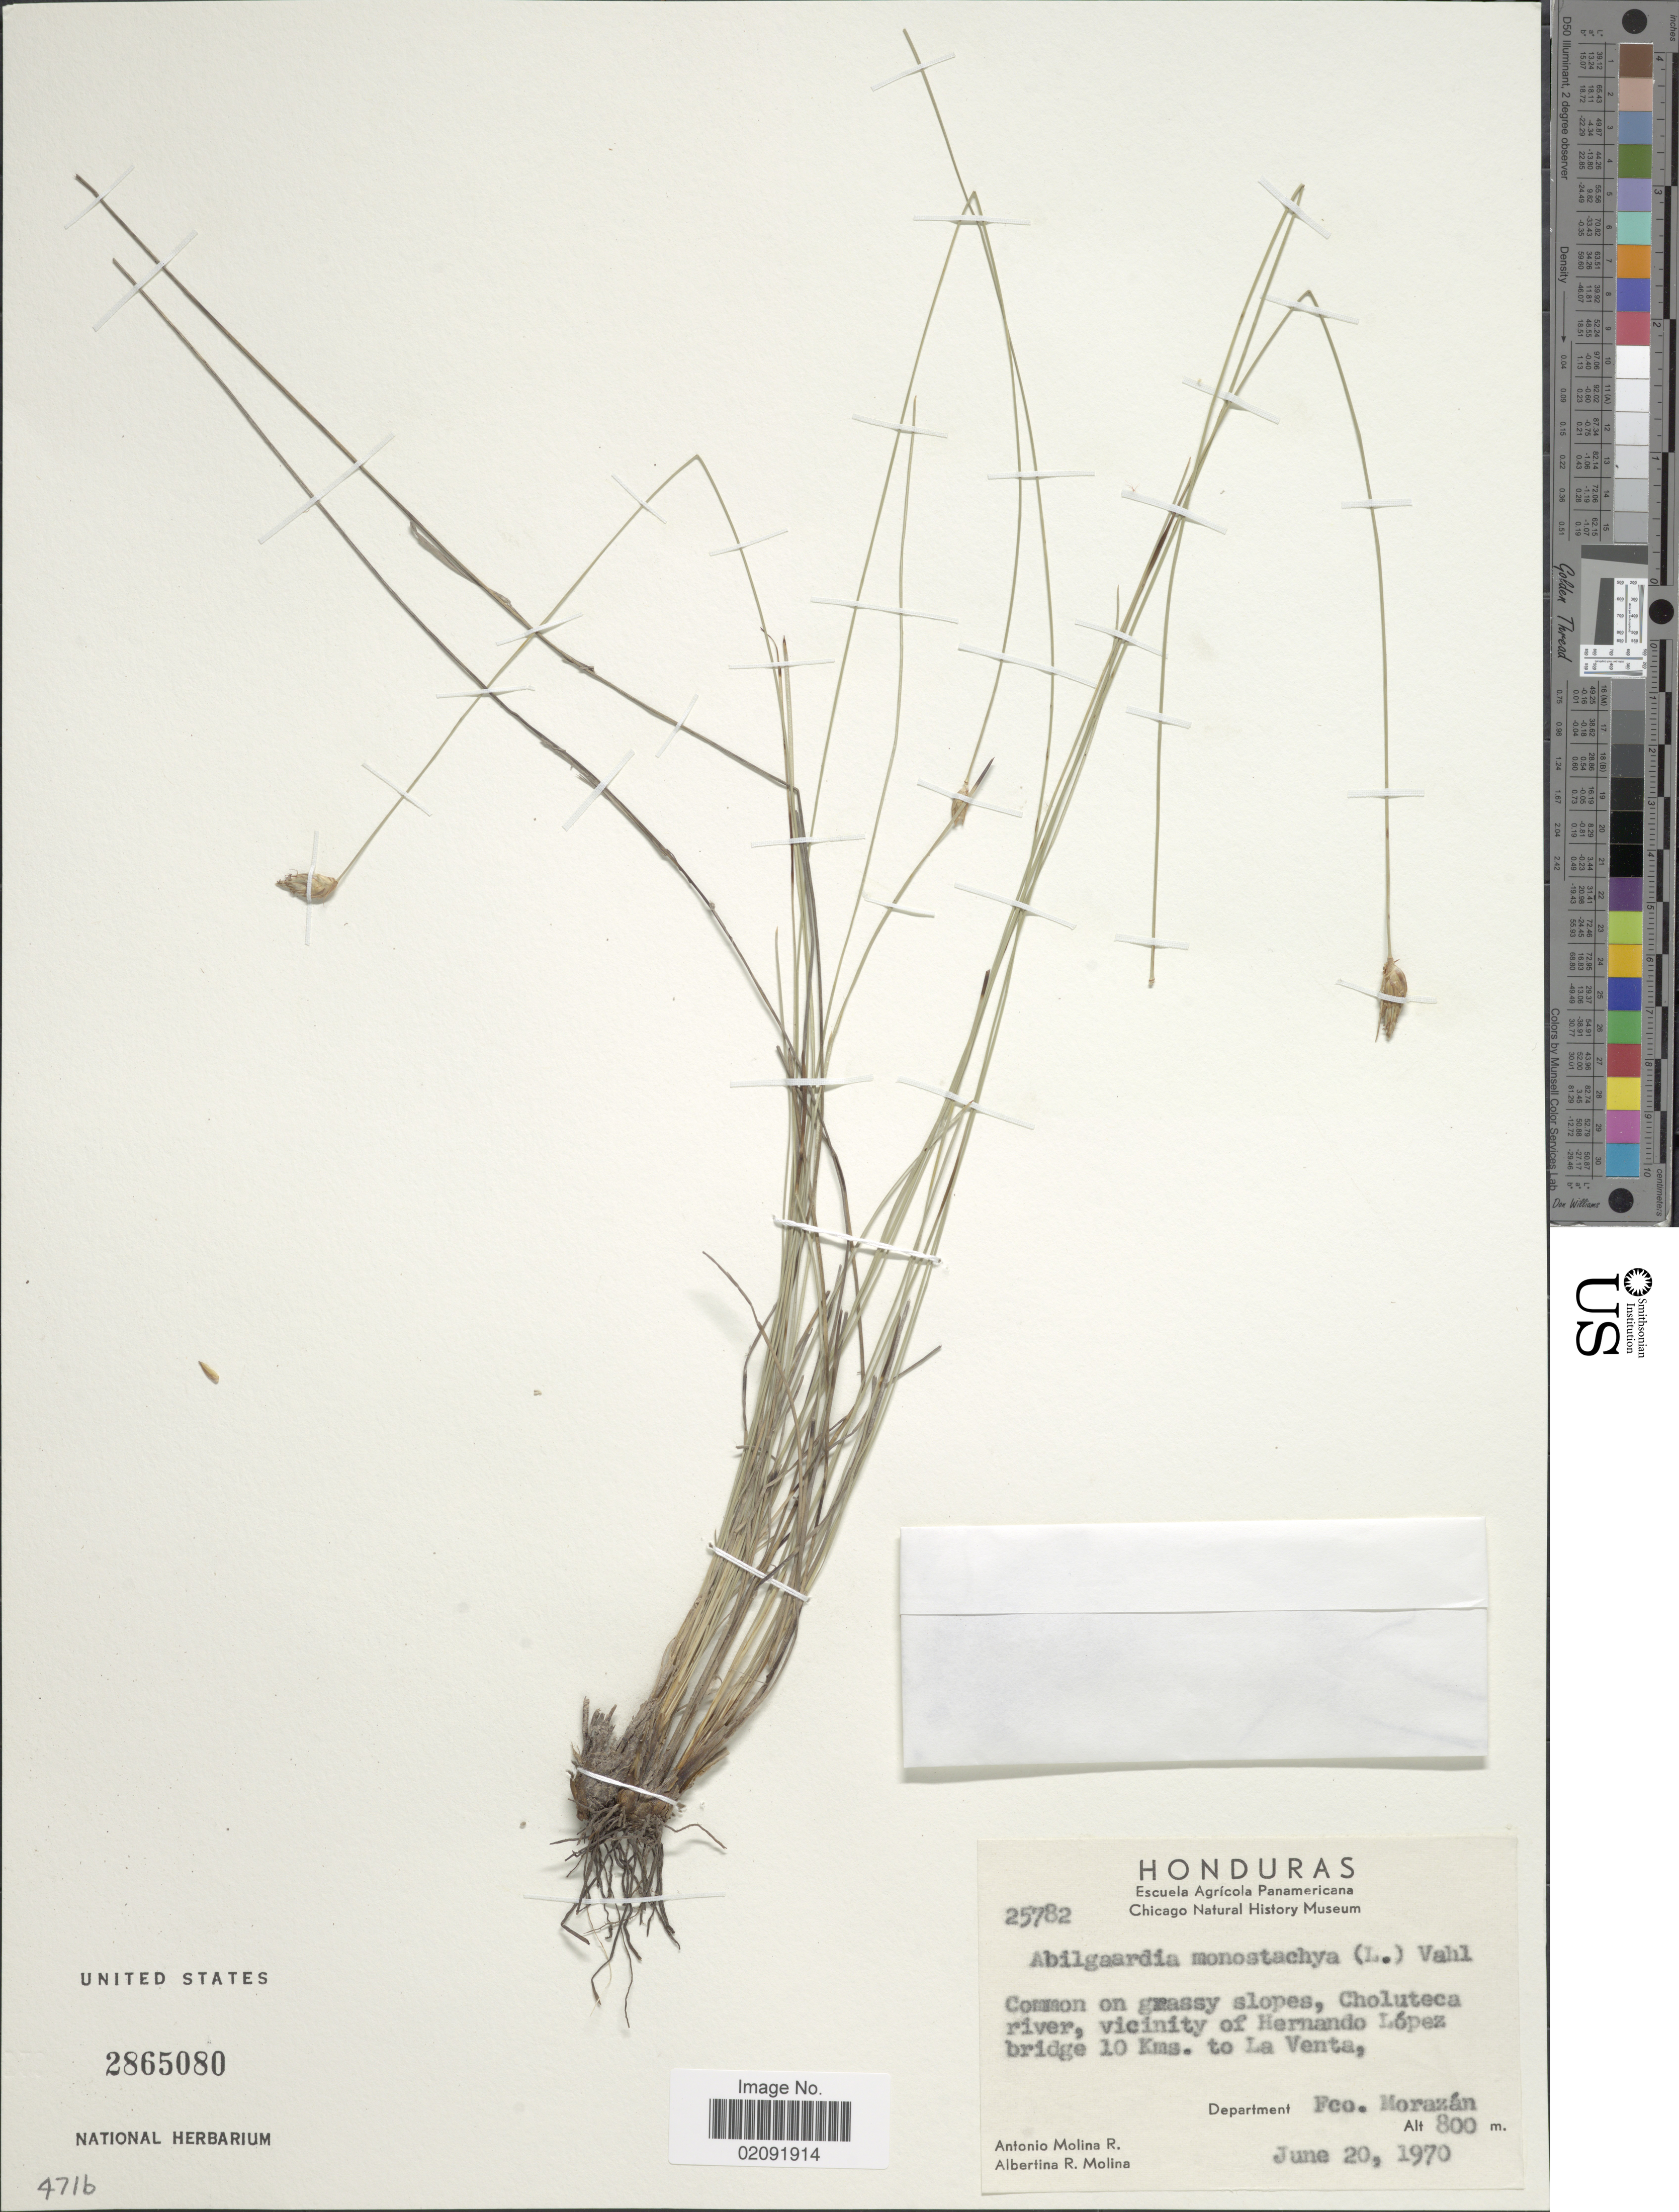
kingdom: Plantae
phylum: Tracheophyta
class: Liliopsida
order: Poales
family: Cyperaceae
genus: Abildgaardia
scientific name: Abildgaardia ovata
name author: (Burm. f.) Kral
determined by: Strong, Mark T., (BOT), Smithsonian Institution - National Museum of Natural History (UNITED STATES)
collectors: A. Molina R. & A. R. Molina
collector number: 25782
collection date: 1970-06-20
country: Honduras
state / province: Fco. Morazán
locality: Common on grassy slopes, Choluteca river, vicinity of Hernando López bridge 10 Kms to La Venta, Department Fco Morazán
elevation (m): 800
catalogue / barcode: US 2865080